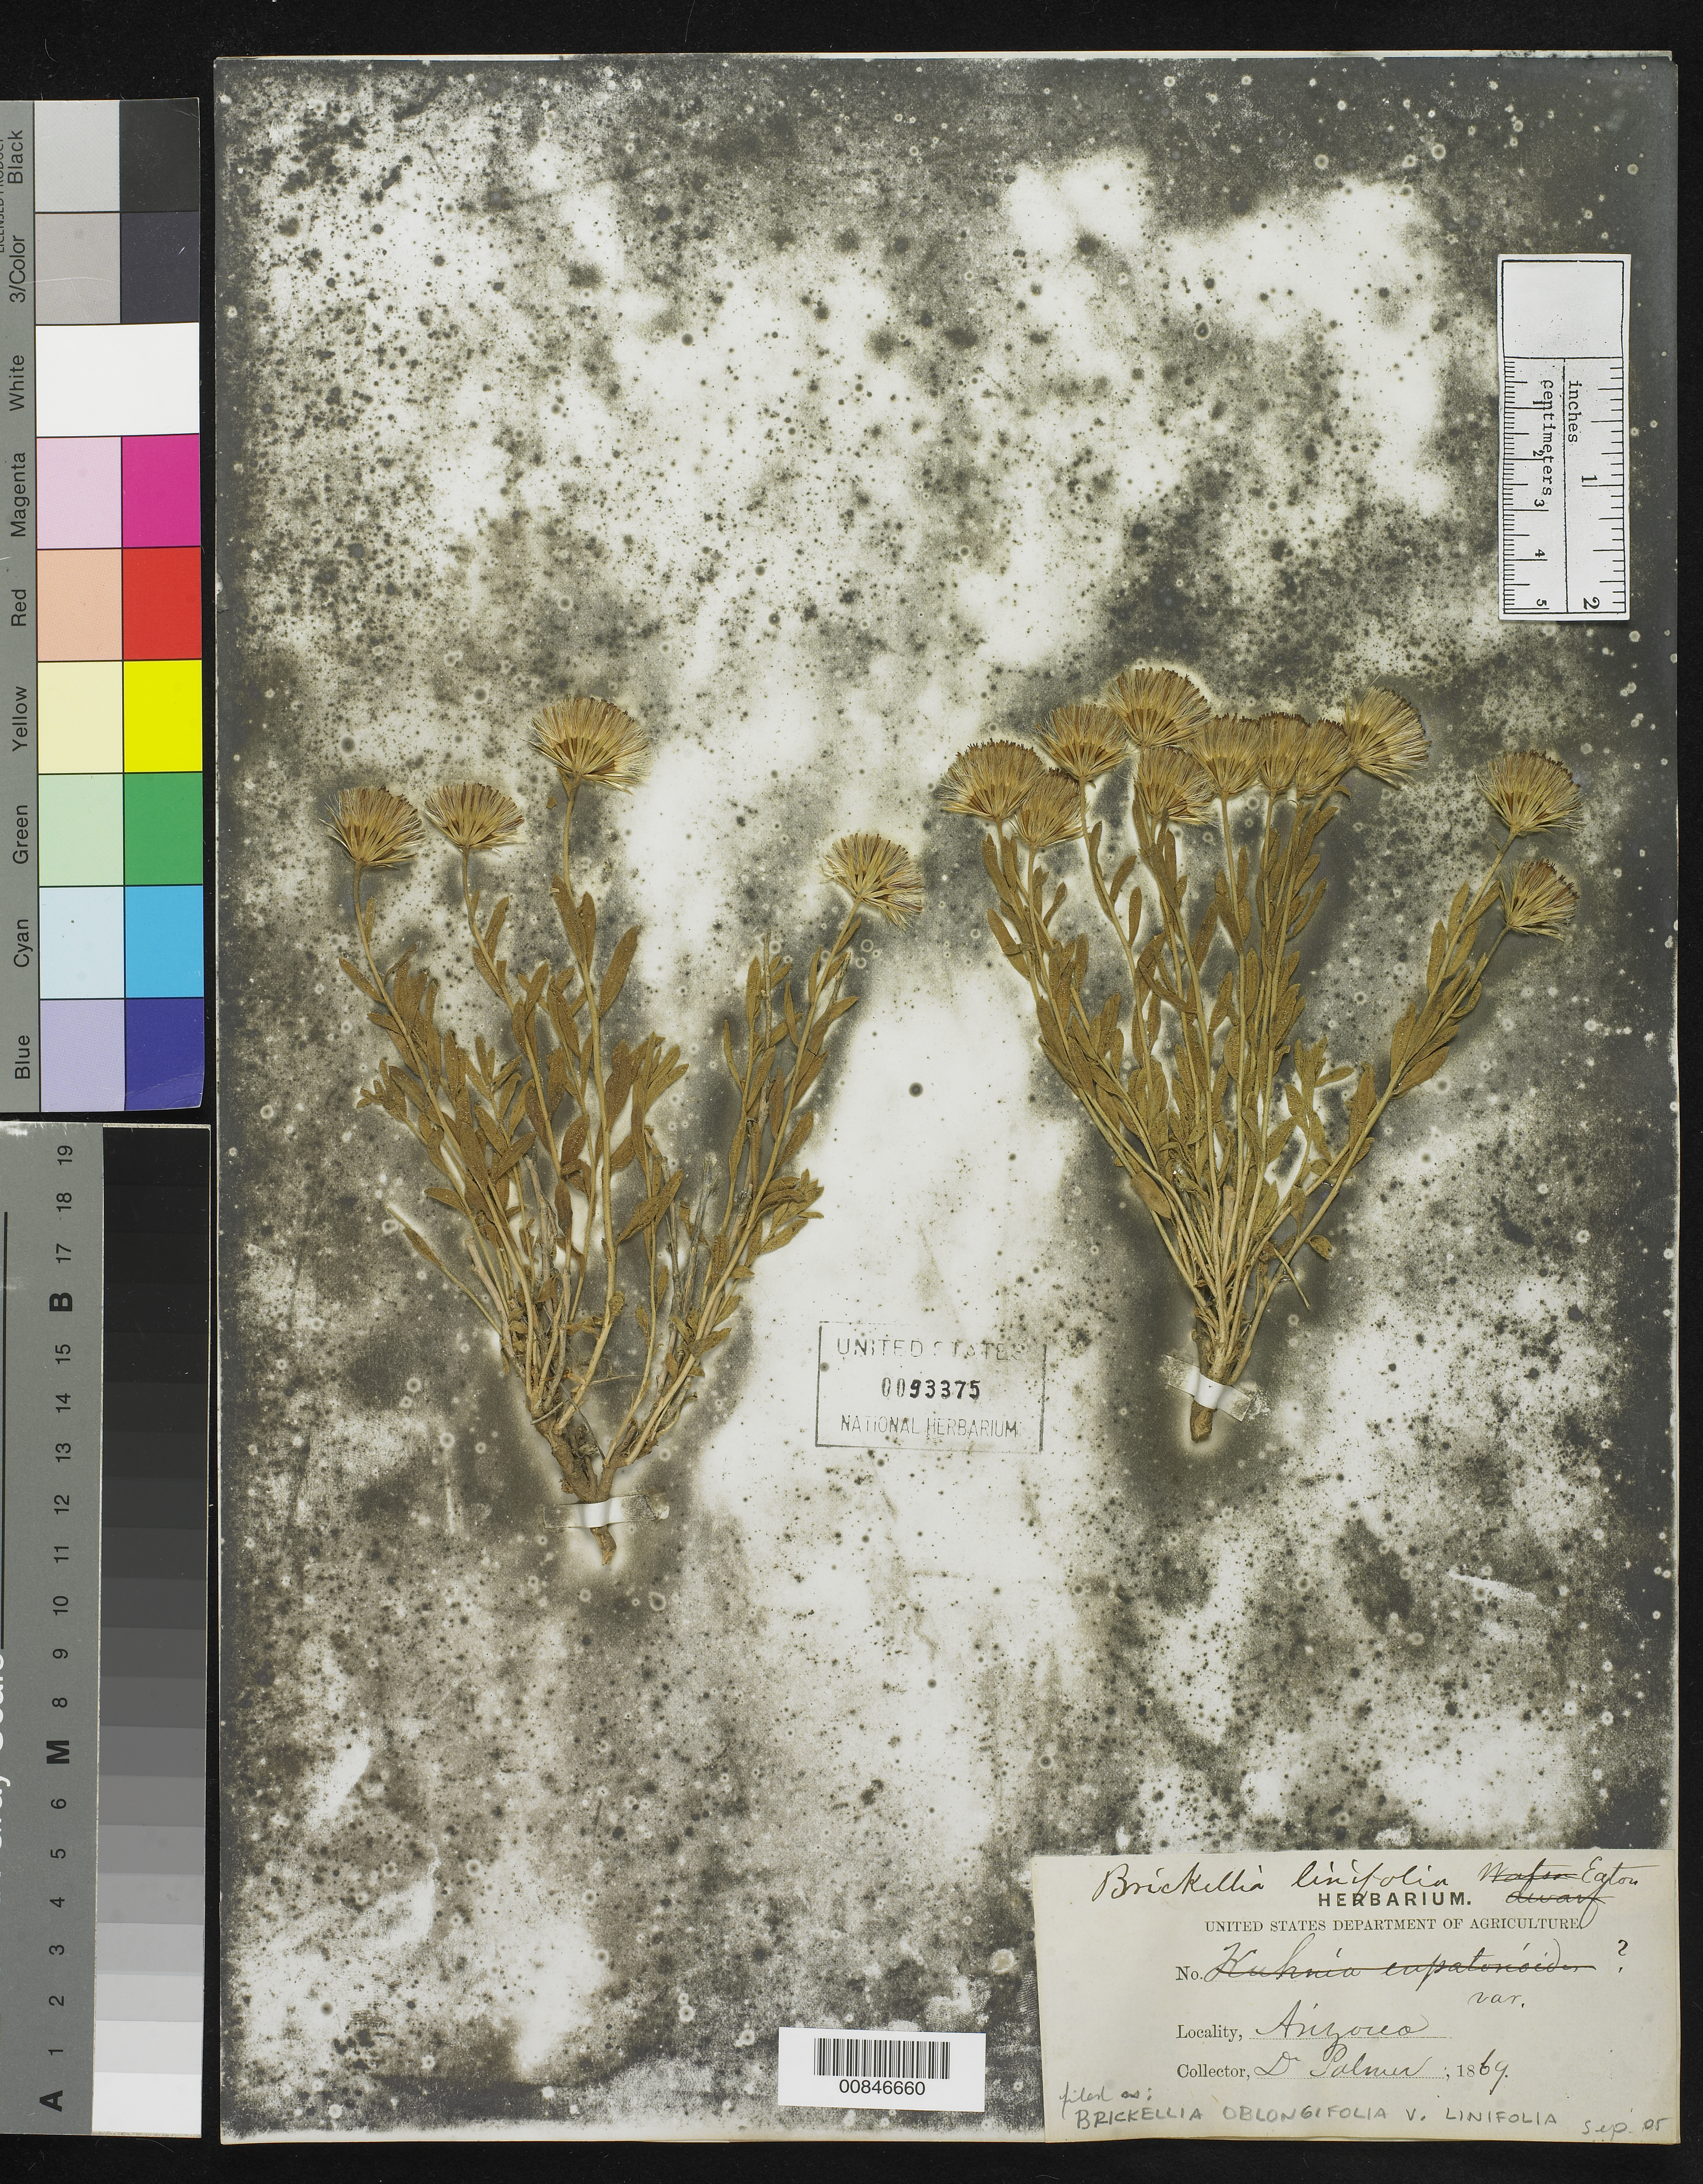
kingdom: Plantae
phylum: Tracheophyta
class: Magnoliopsida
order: Asterales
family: Asteraceae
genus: Brickellia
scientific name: Brickellia oblongifolia var. linifolia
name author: (D.C. Eaton) B.L. Rob.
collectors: E. Palmer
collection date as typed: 1869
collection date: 1869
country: United States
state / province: Arizona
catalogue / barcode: US 93375